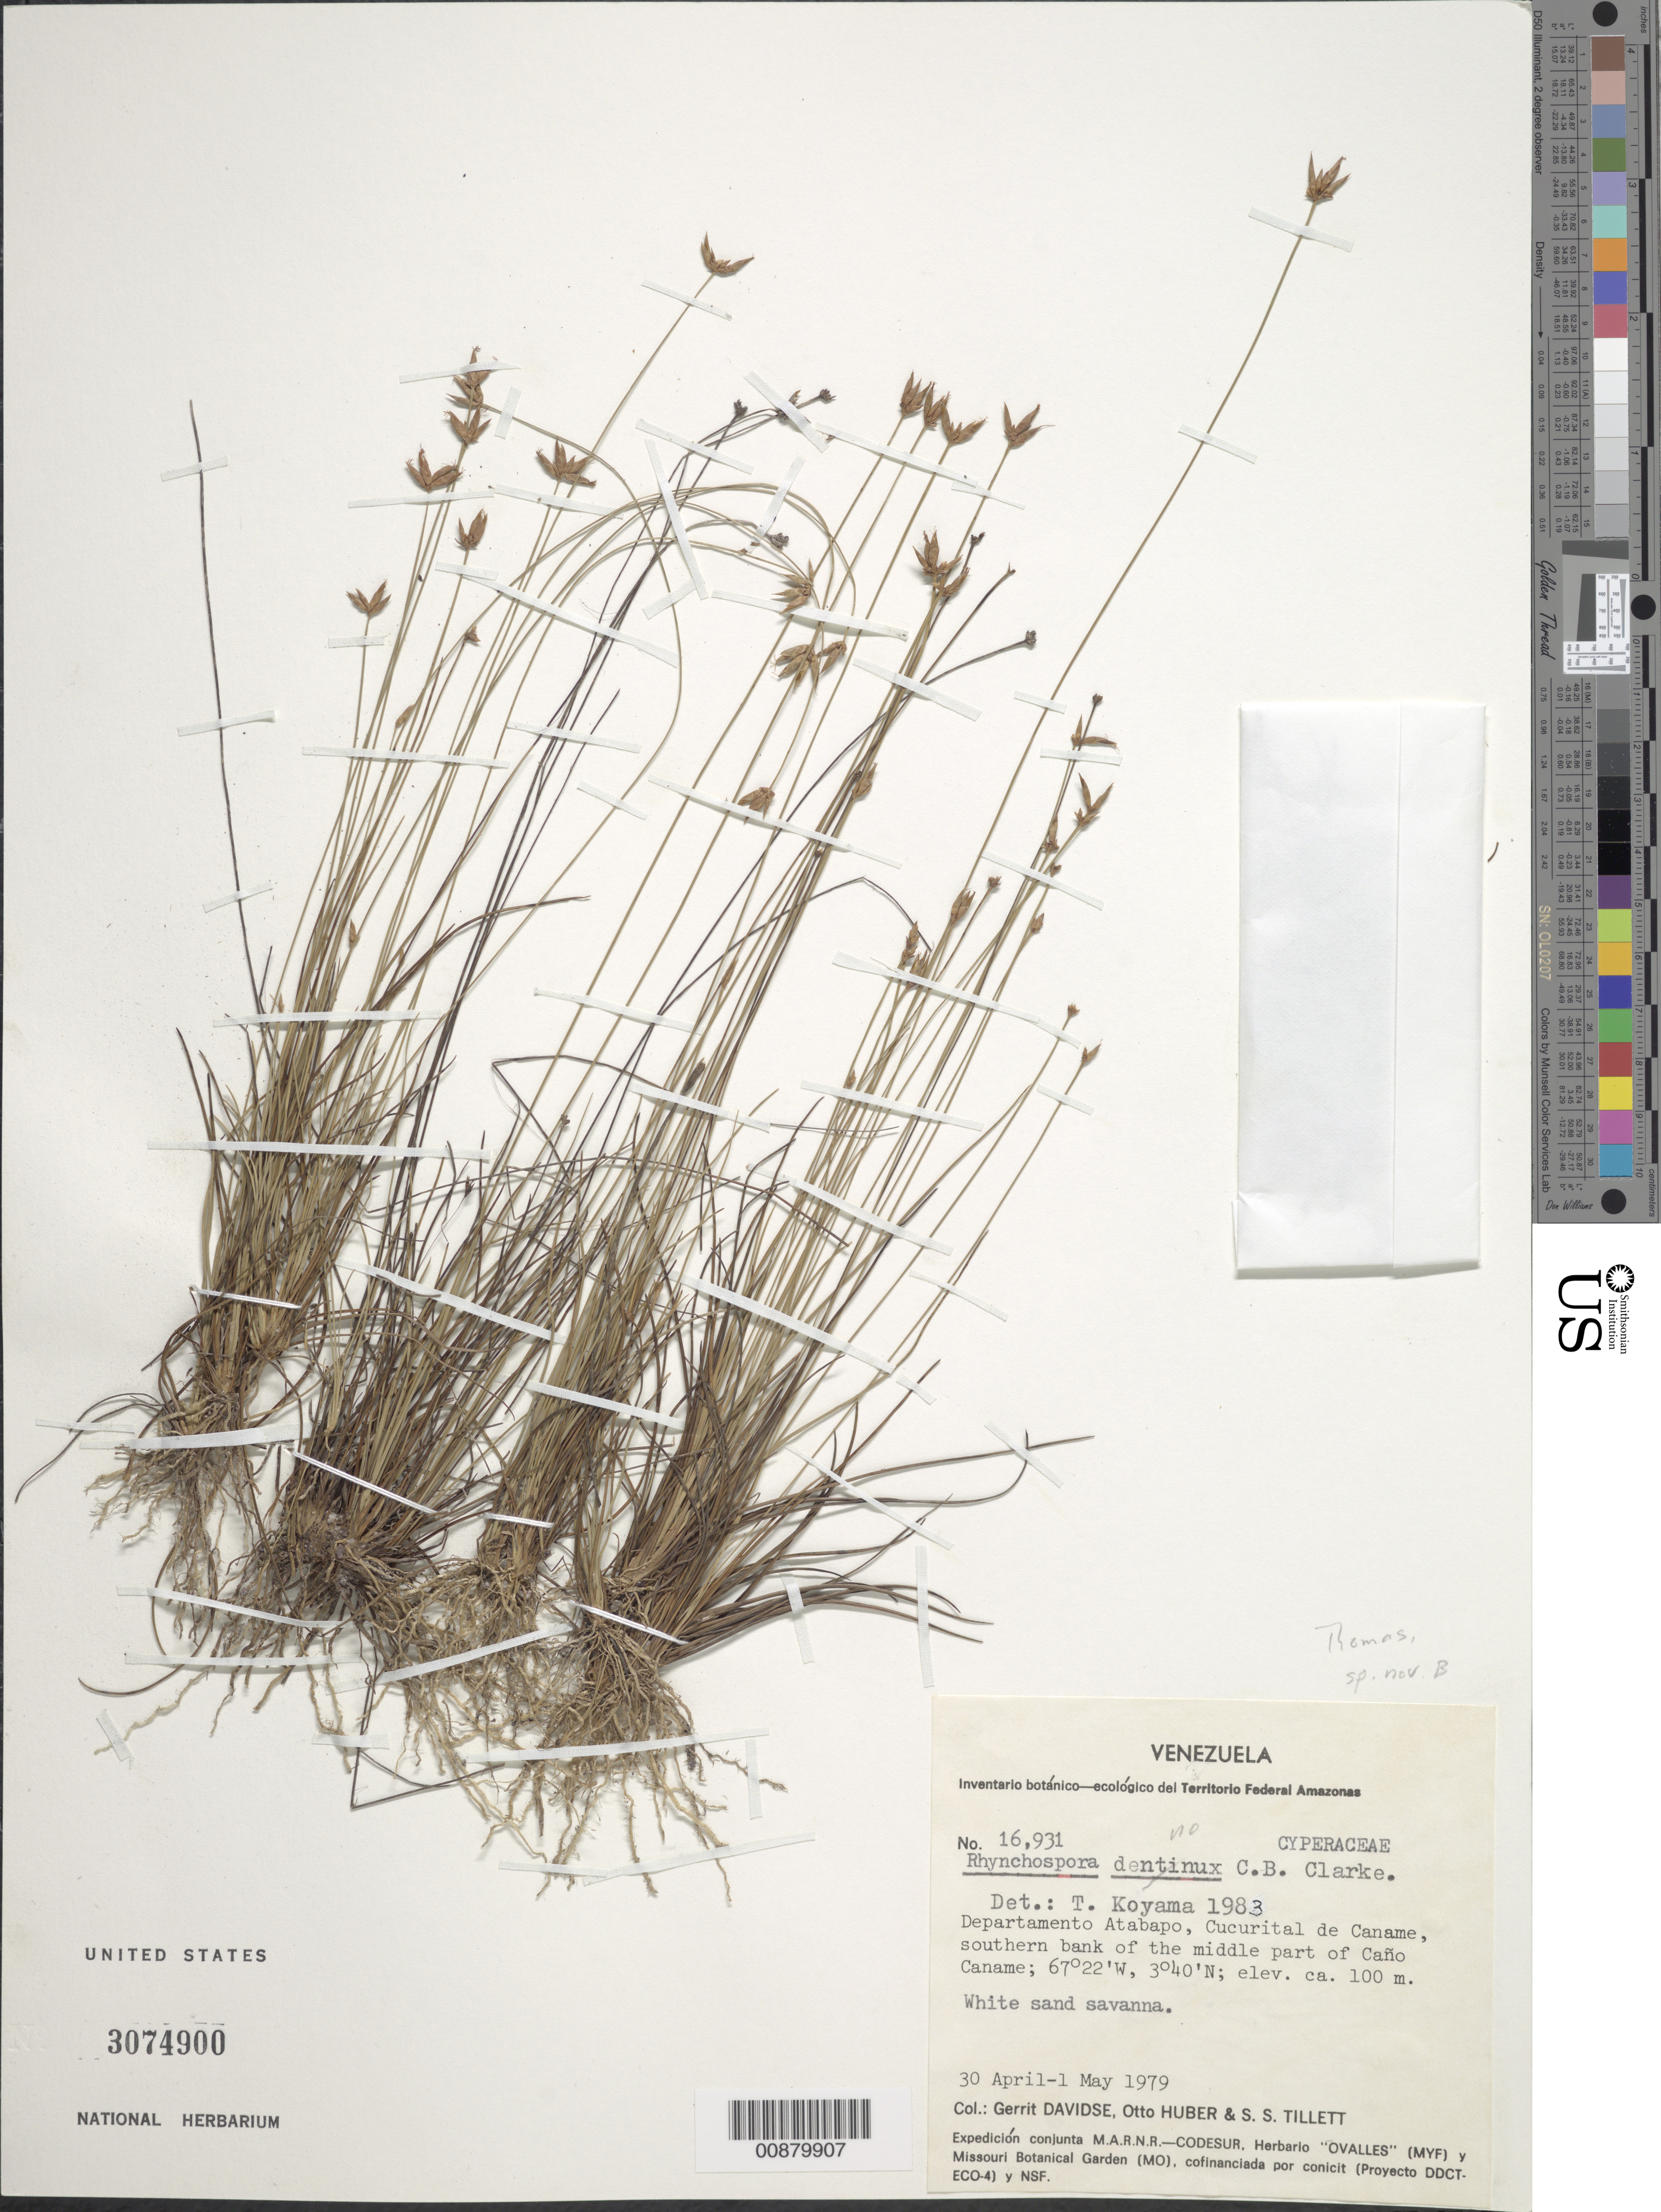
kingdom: Plantae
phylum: Tracheophyta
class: Liliopsida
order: Poales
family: Cyperaceae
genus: Rhynchospora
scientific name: Rhynchospora sp. nov.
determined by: Thomas, --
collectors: G. Davidse, O. Huber & S. S. Tillett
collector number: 16931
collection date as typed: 30-Apr-79 to 1-May-79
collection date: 1979-04-30/1979-05-01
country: Venezuela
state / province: Amazonas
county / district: Atabapo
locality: Cucurital de Caname, southern bank of the middle part of Caño Caname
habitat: White sand savanna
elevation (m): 100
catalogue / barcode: US 3074900